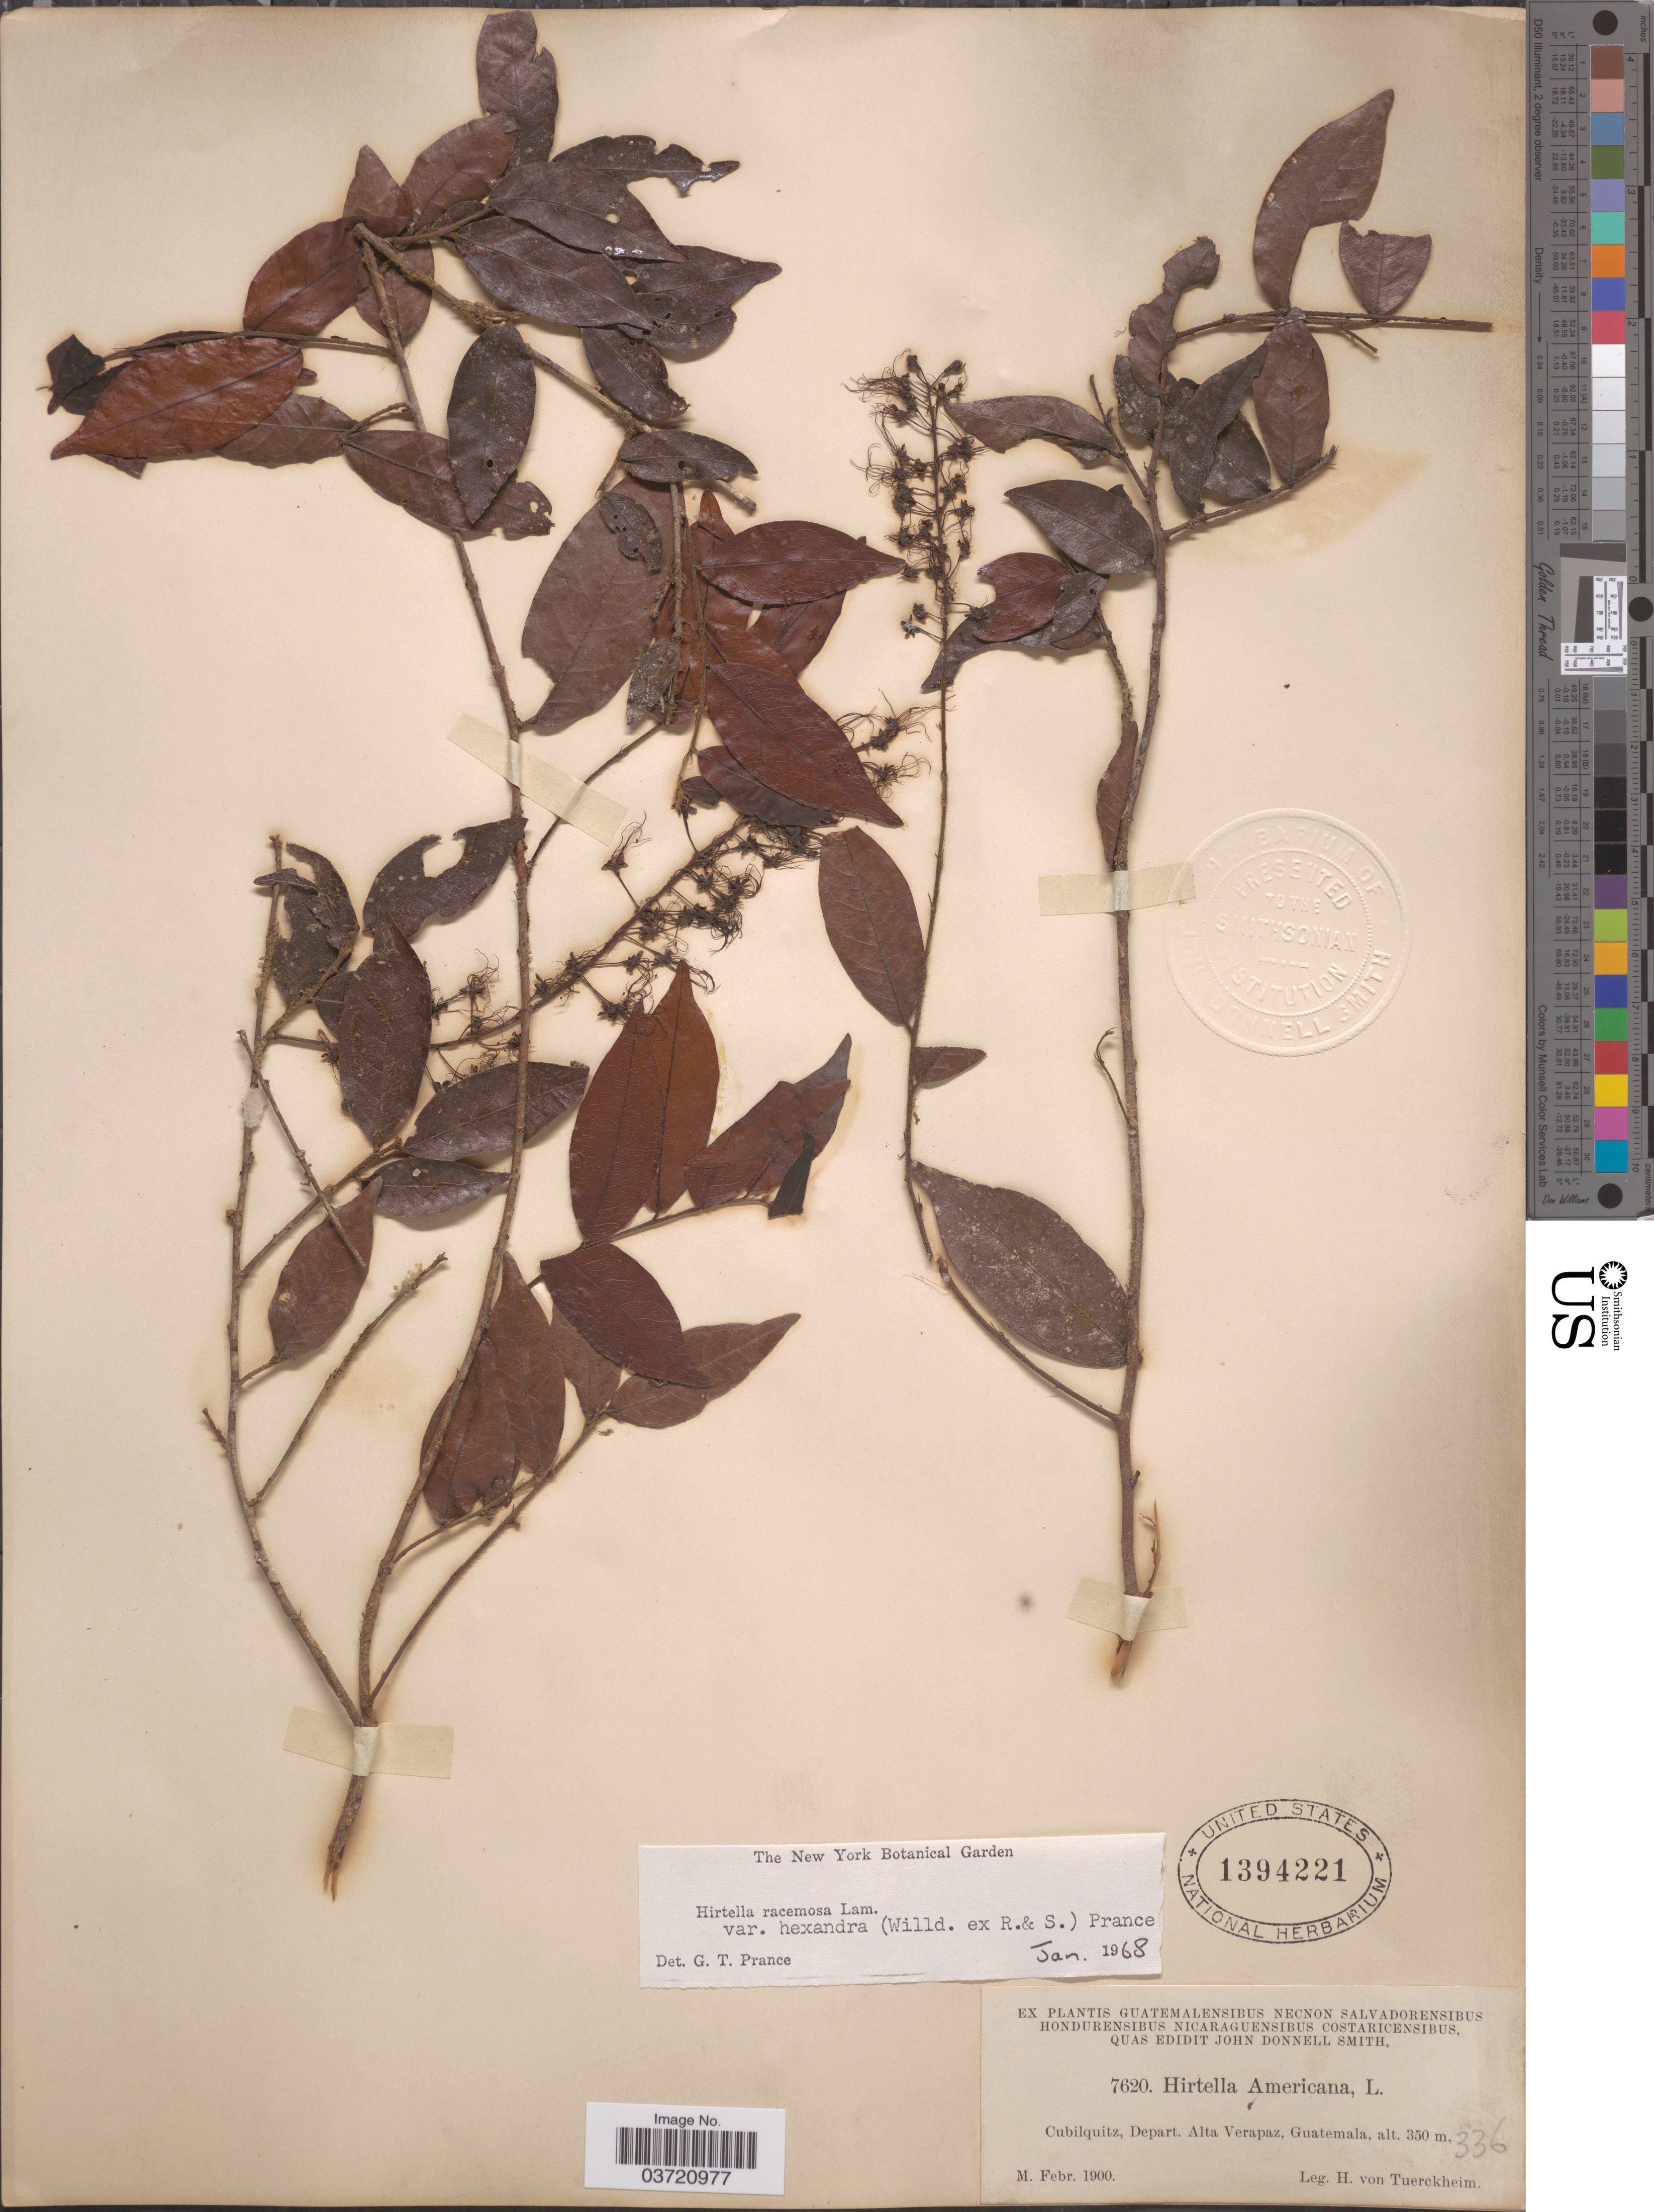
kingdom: Plantae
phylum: Tracheophyta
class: Magnoliopsida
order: Malpighiales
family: Chrysobalanaceae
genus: Hirtella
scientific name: Hirtella racemosa var. hexandra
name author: (Willd. ex Roem. & Schult.) Prance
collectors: H. von Türckheim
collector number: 7620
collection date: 1900-02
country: Guatemala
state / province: Alta Verapaz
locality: Cubilquitz, Depart. Alta Verapaz.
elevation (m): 350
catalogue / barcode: US 1394221